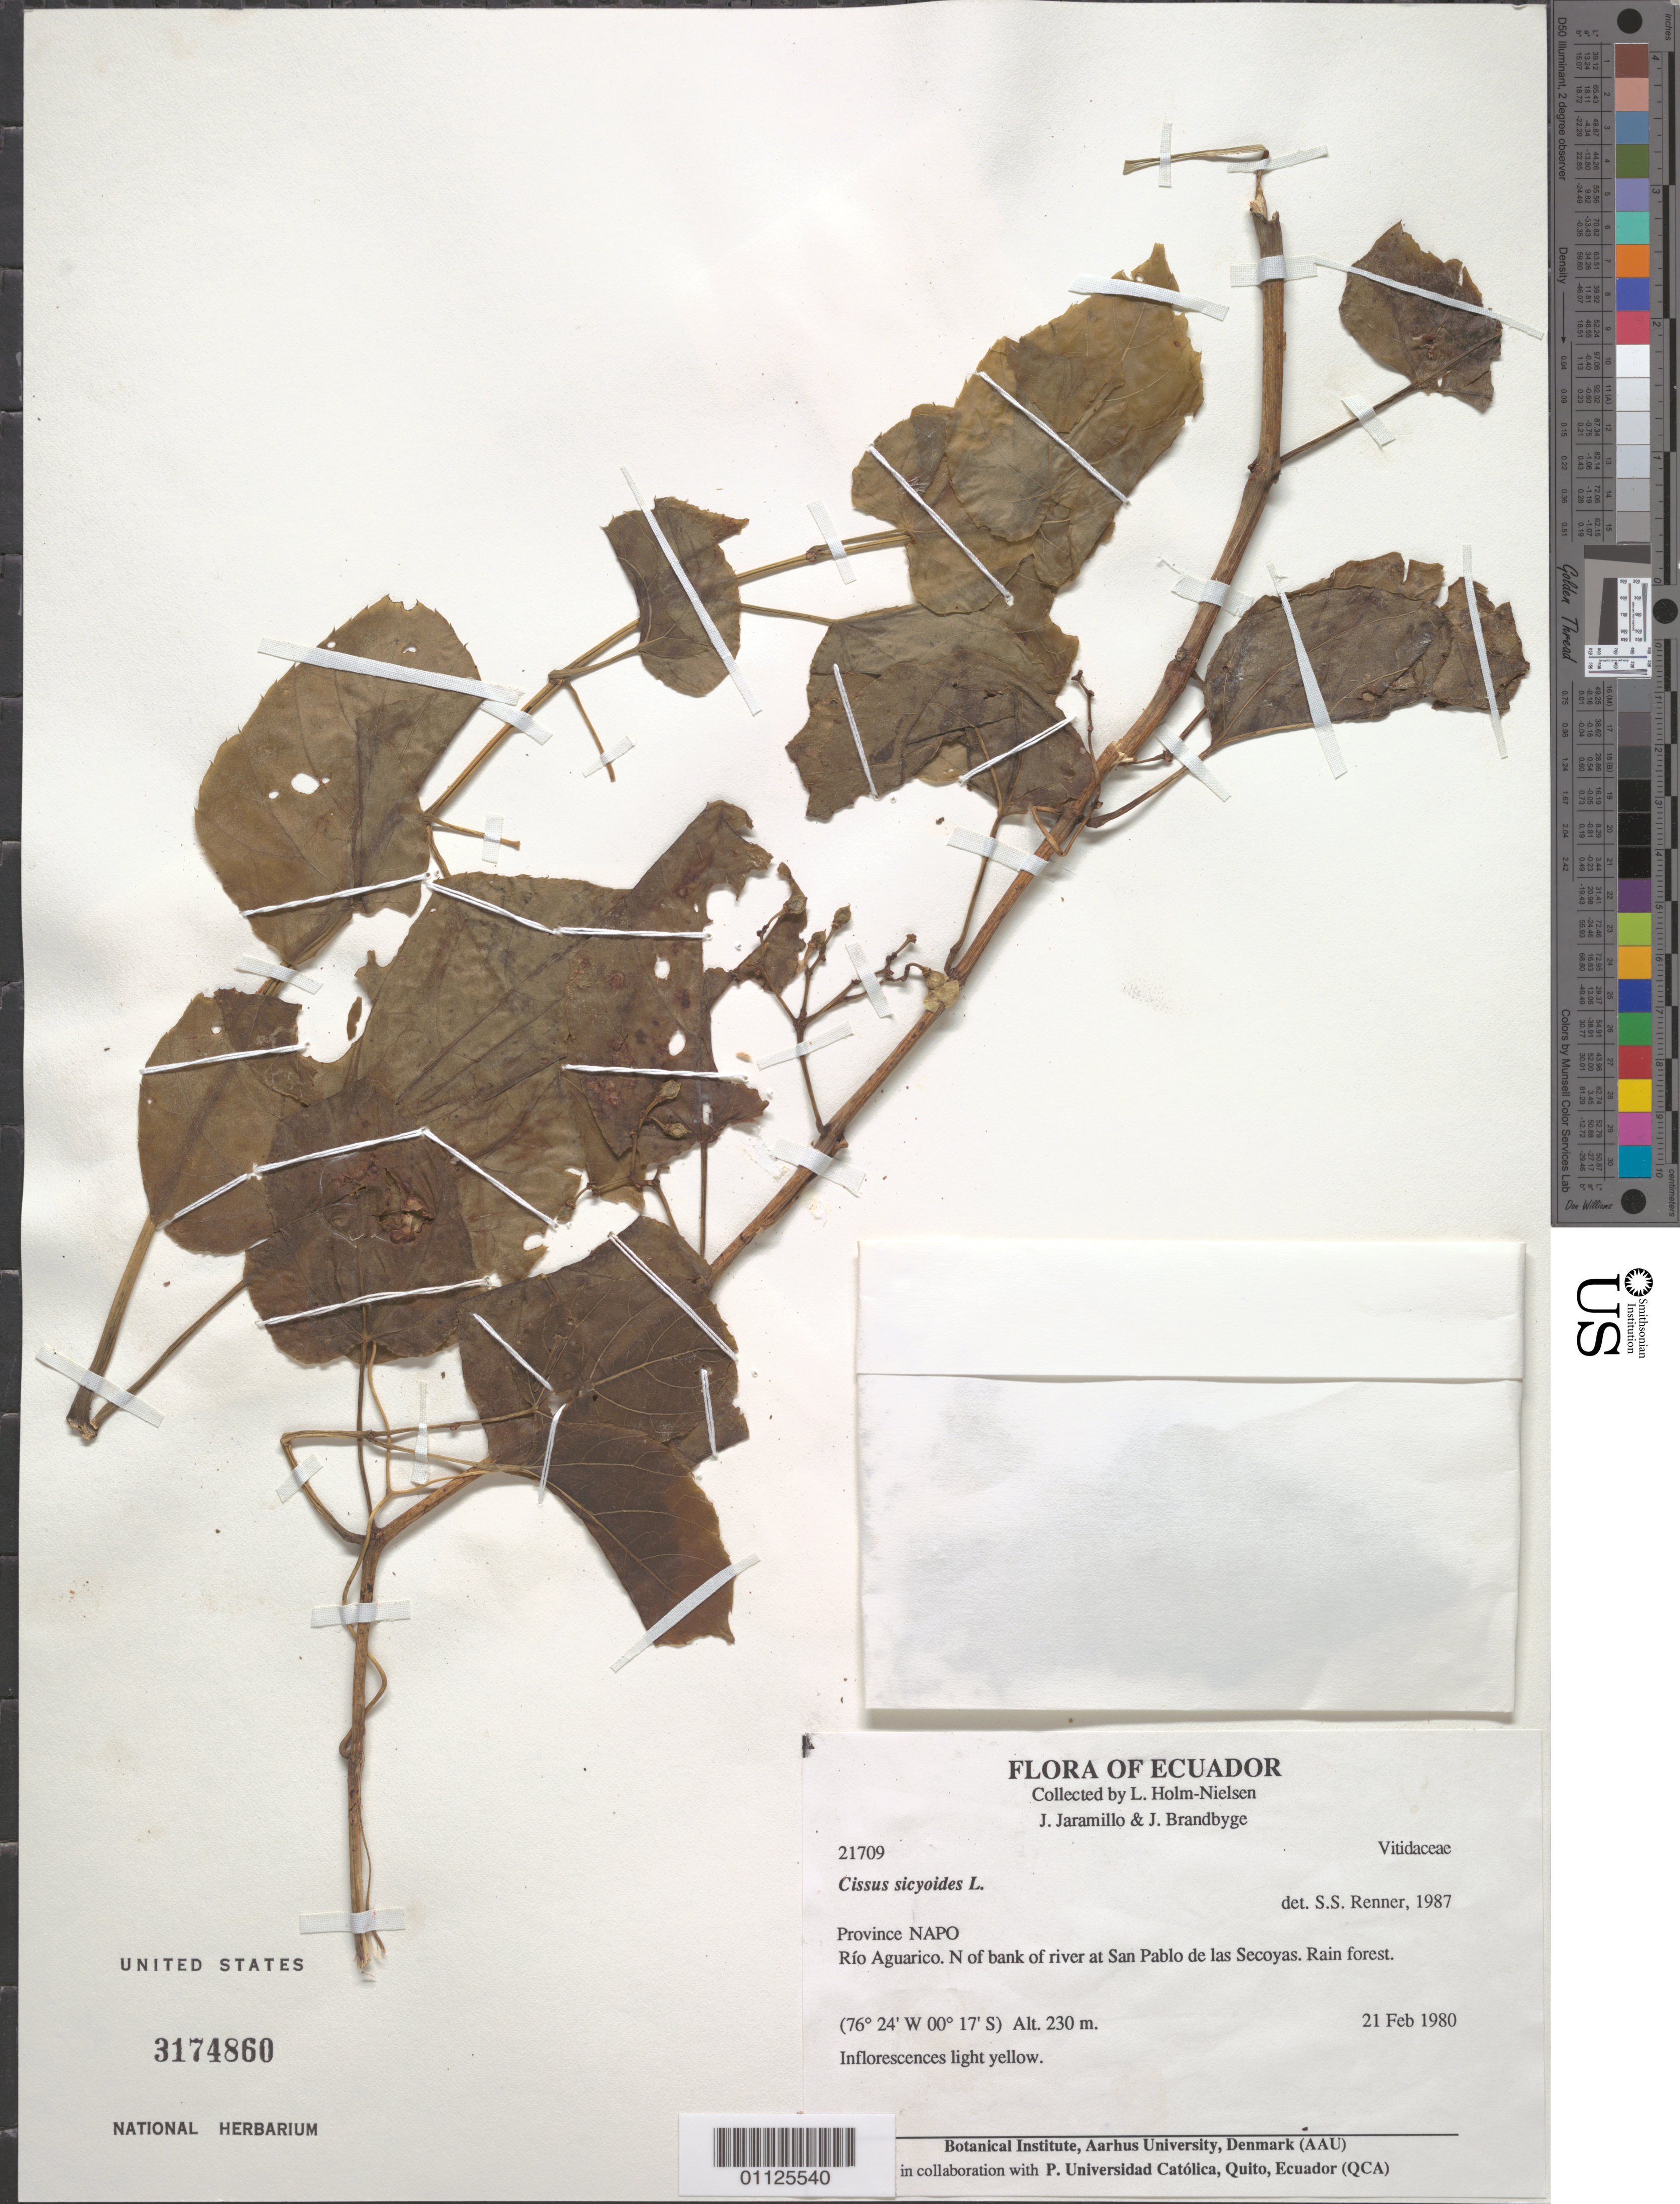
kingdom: Plantae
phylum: Tracheophyta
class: Magnoliopsida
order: Vitales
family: Vitaceae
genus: Cissus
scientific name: Cissus verticillata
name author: (L.) Nicolson & C.E. Jarvis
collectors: L. B. Holm-Nielsen, J. L. Jaramillo & J. Brandbyge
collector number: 21709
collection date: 1980-02-21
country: Ecuador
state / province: Napo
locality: Rio Aguarico. N of bank of river at San Pablo de las Secoyas.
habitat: Rain forest.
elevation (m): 230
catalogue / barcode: US 3174860